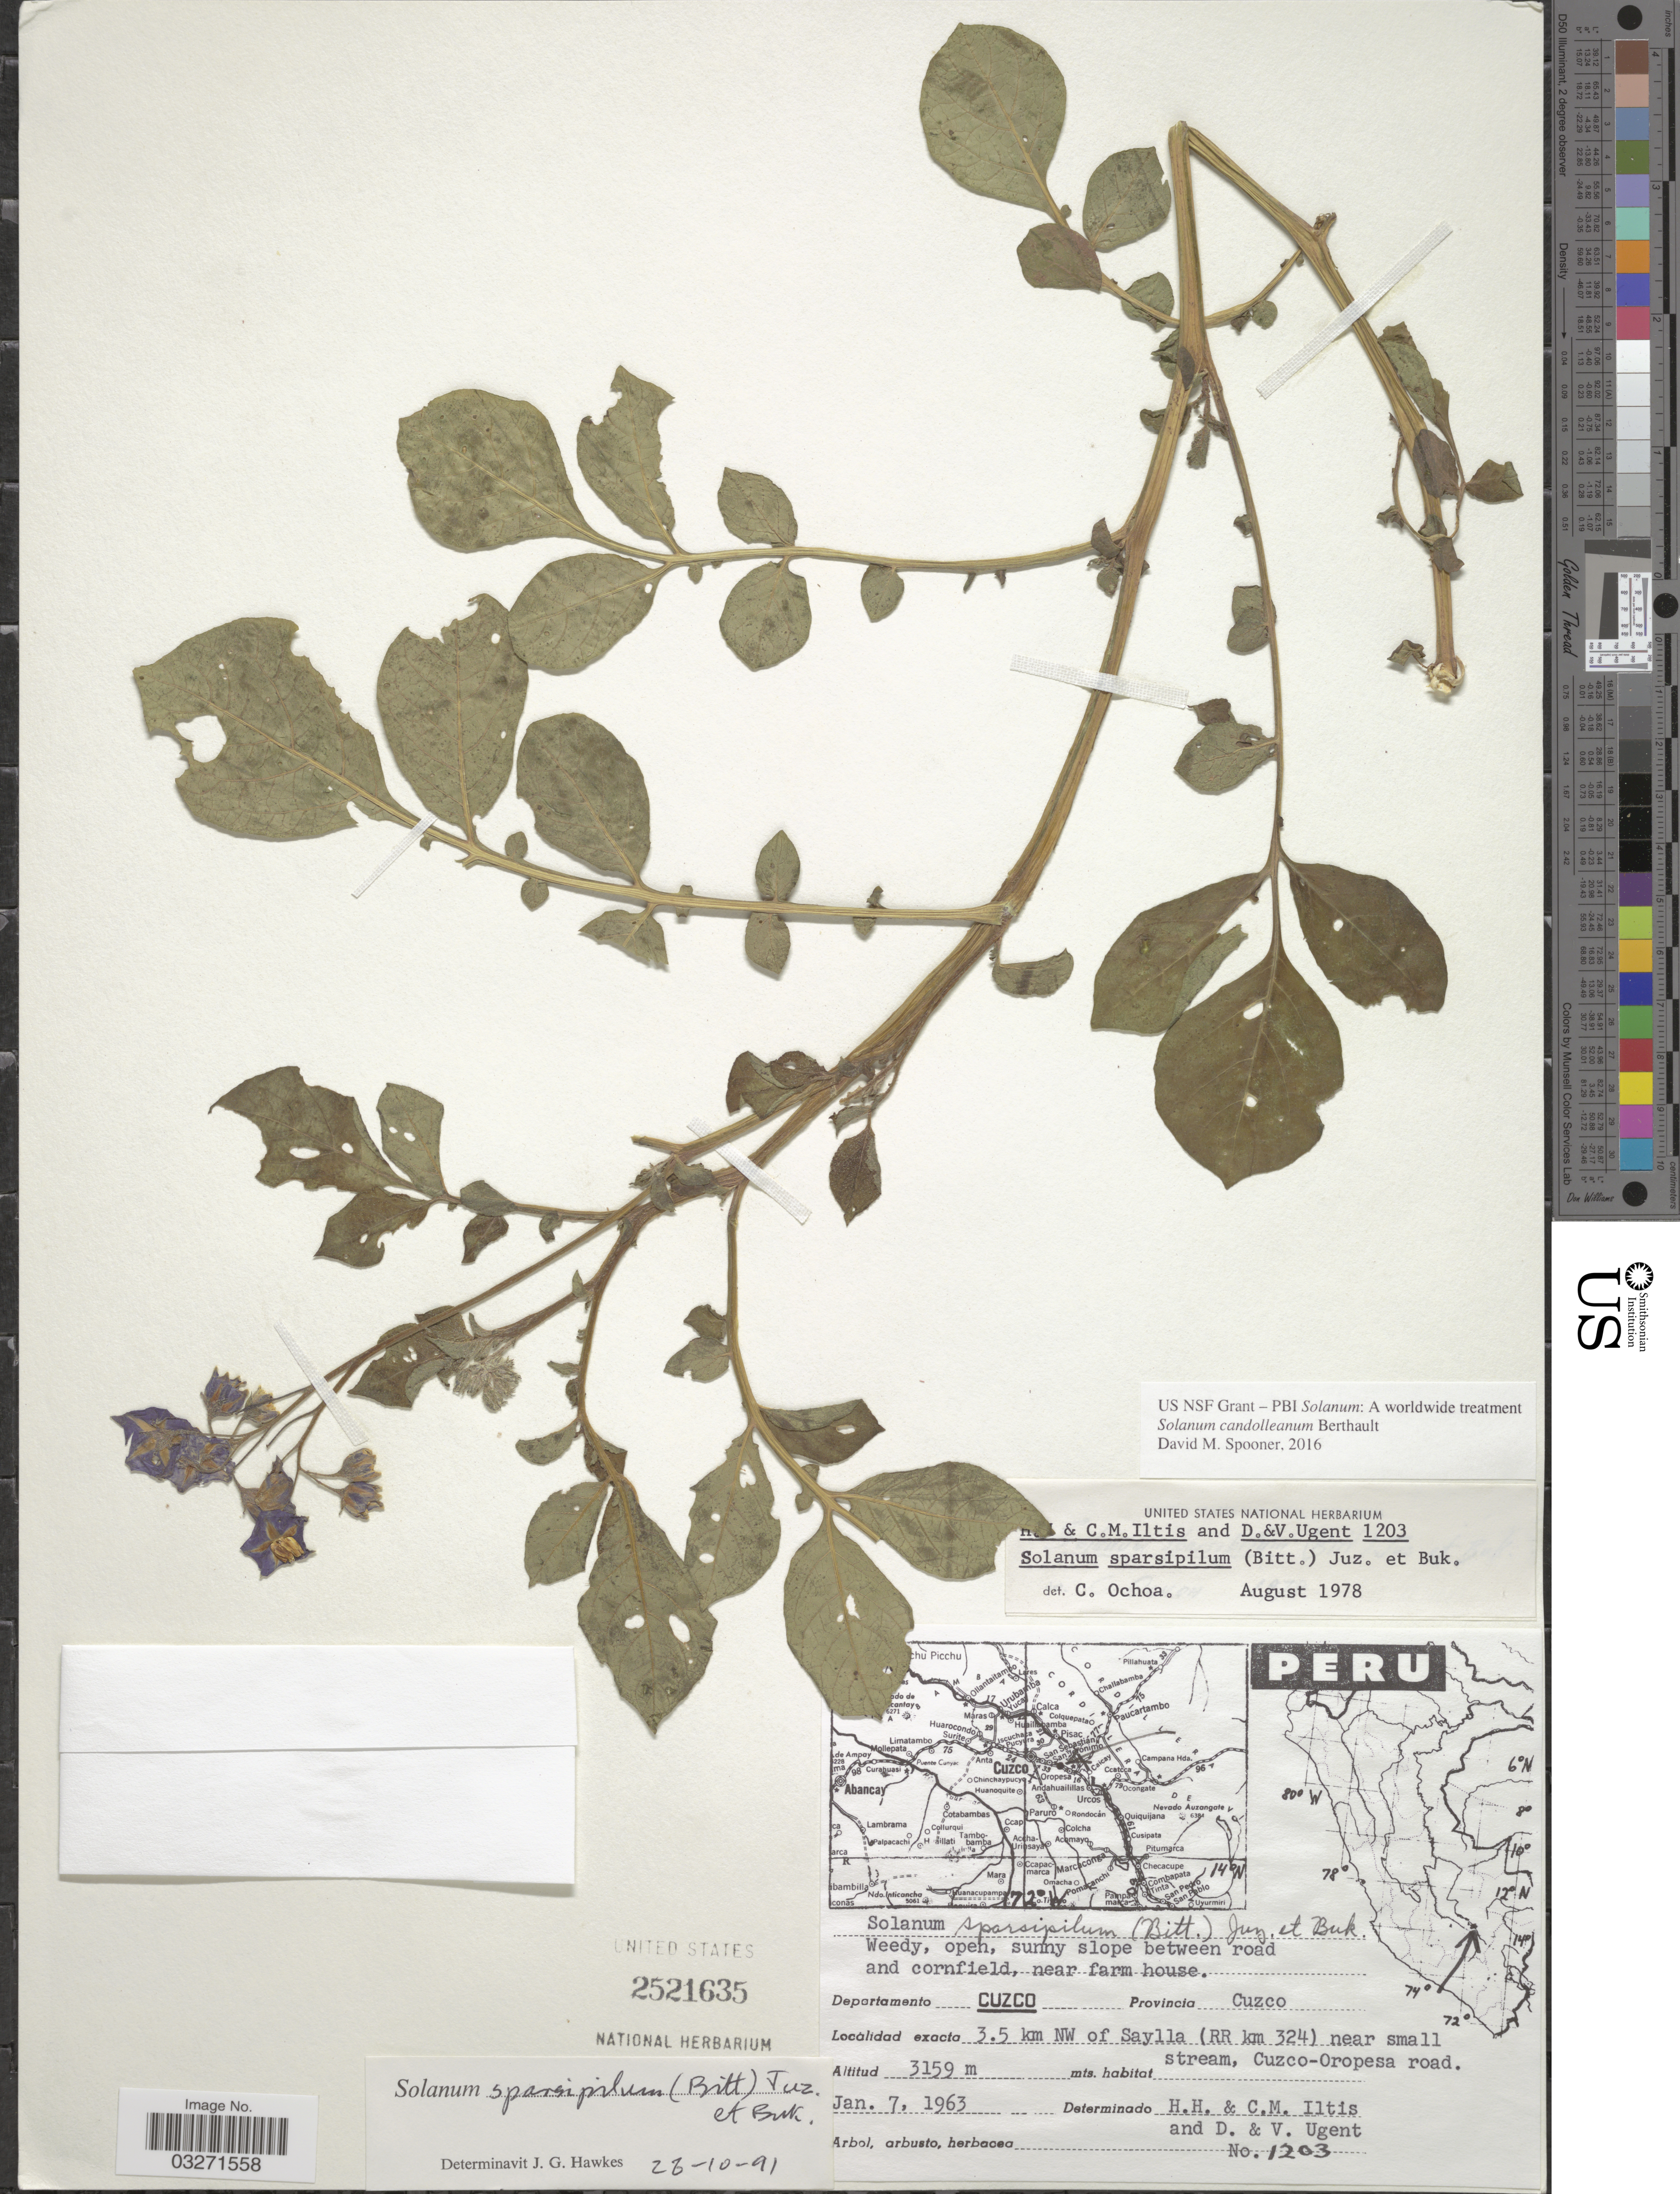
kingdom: Plantae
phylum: Tracheophyta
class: Magnoliopsida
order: Solanales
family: Solanaceae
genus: Solanum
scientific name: Solanum candolleanum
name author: Berthault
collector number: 1203?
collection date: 1963-01-07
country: Peru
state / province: Cusco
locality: Weedy, open sunny slope between road and cornfield, near farm house. Departamento Cuzco. 3.5 km NW of Saylla (RR km 324) near small stream, Cuzco-Oropesa road.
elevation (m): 3159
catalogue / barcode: US 2521635